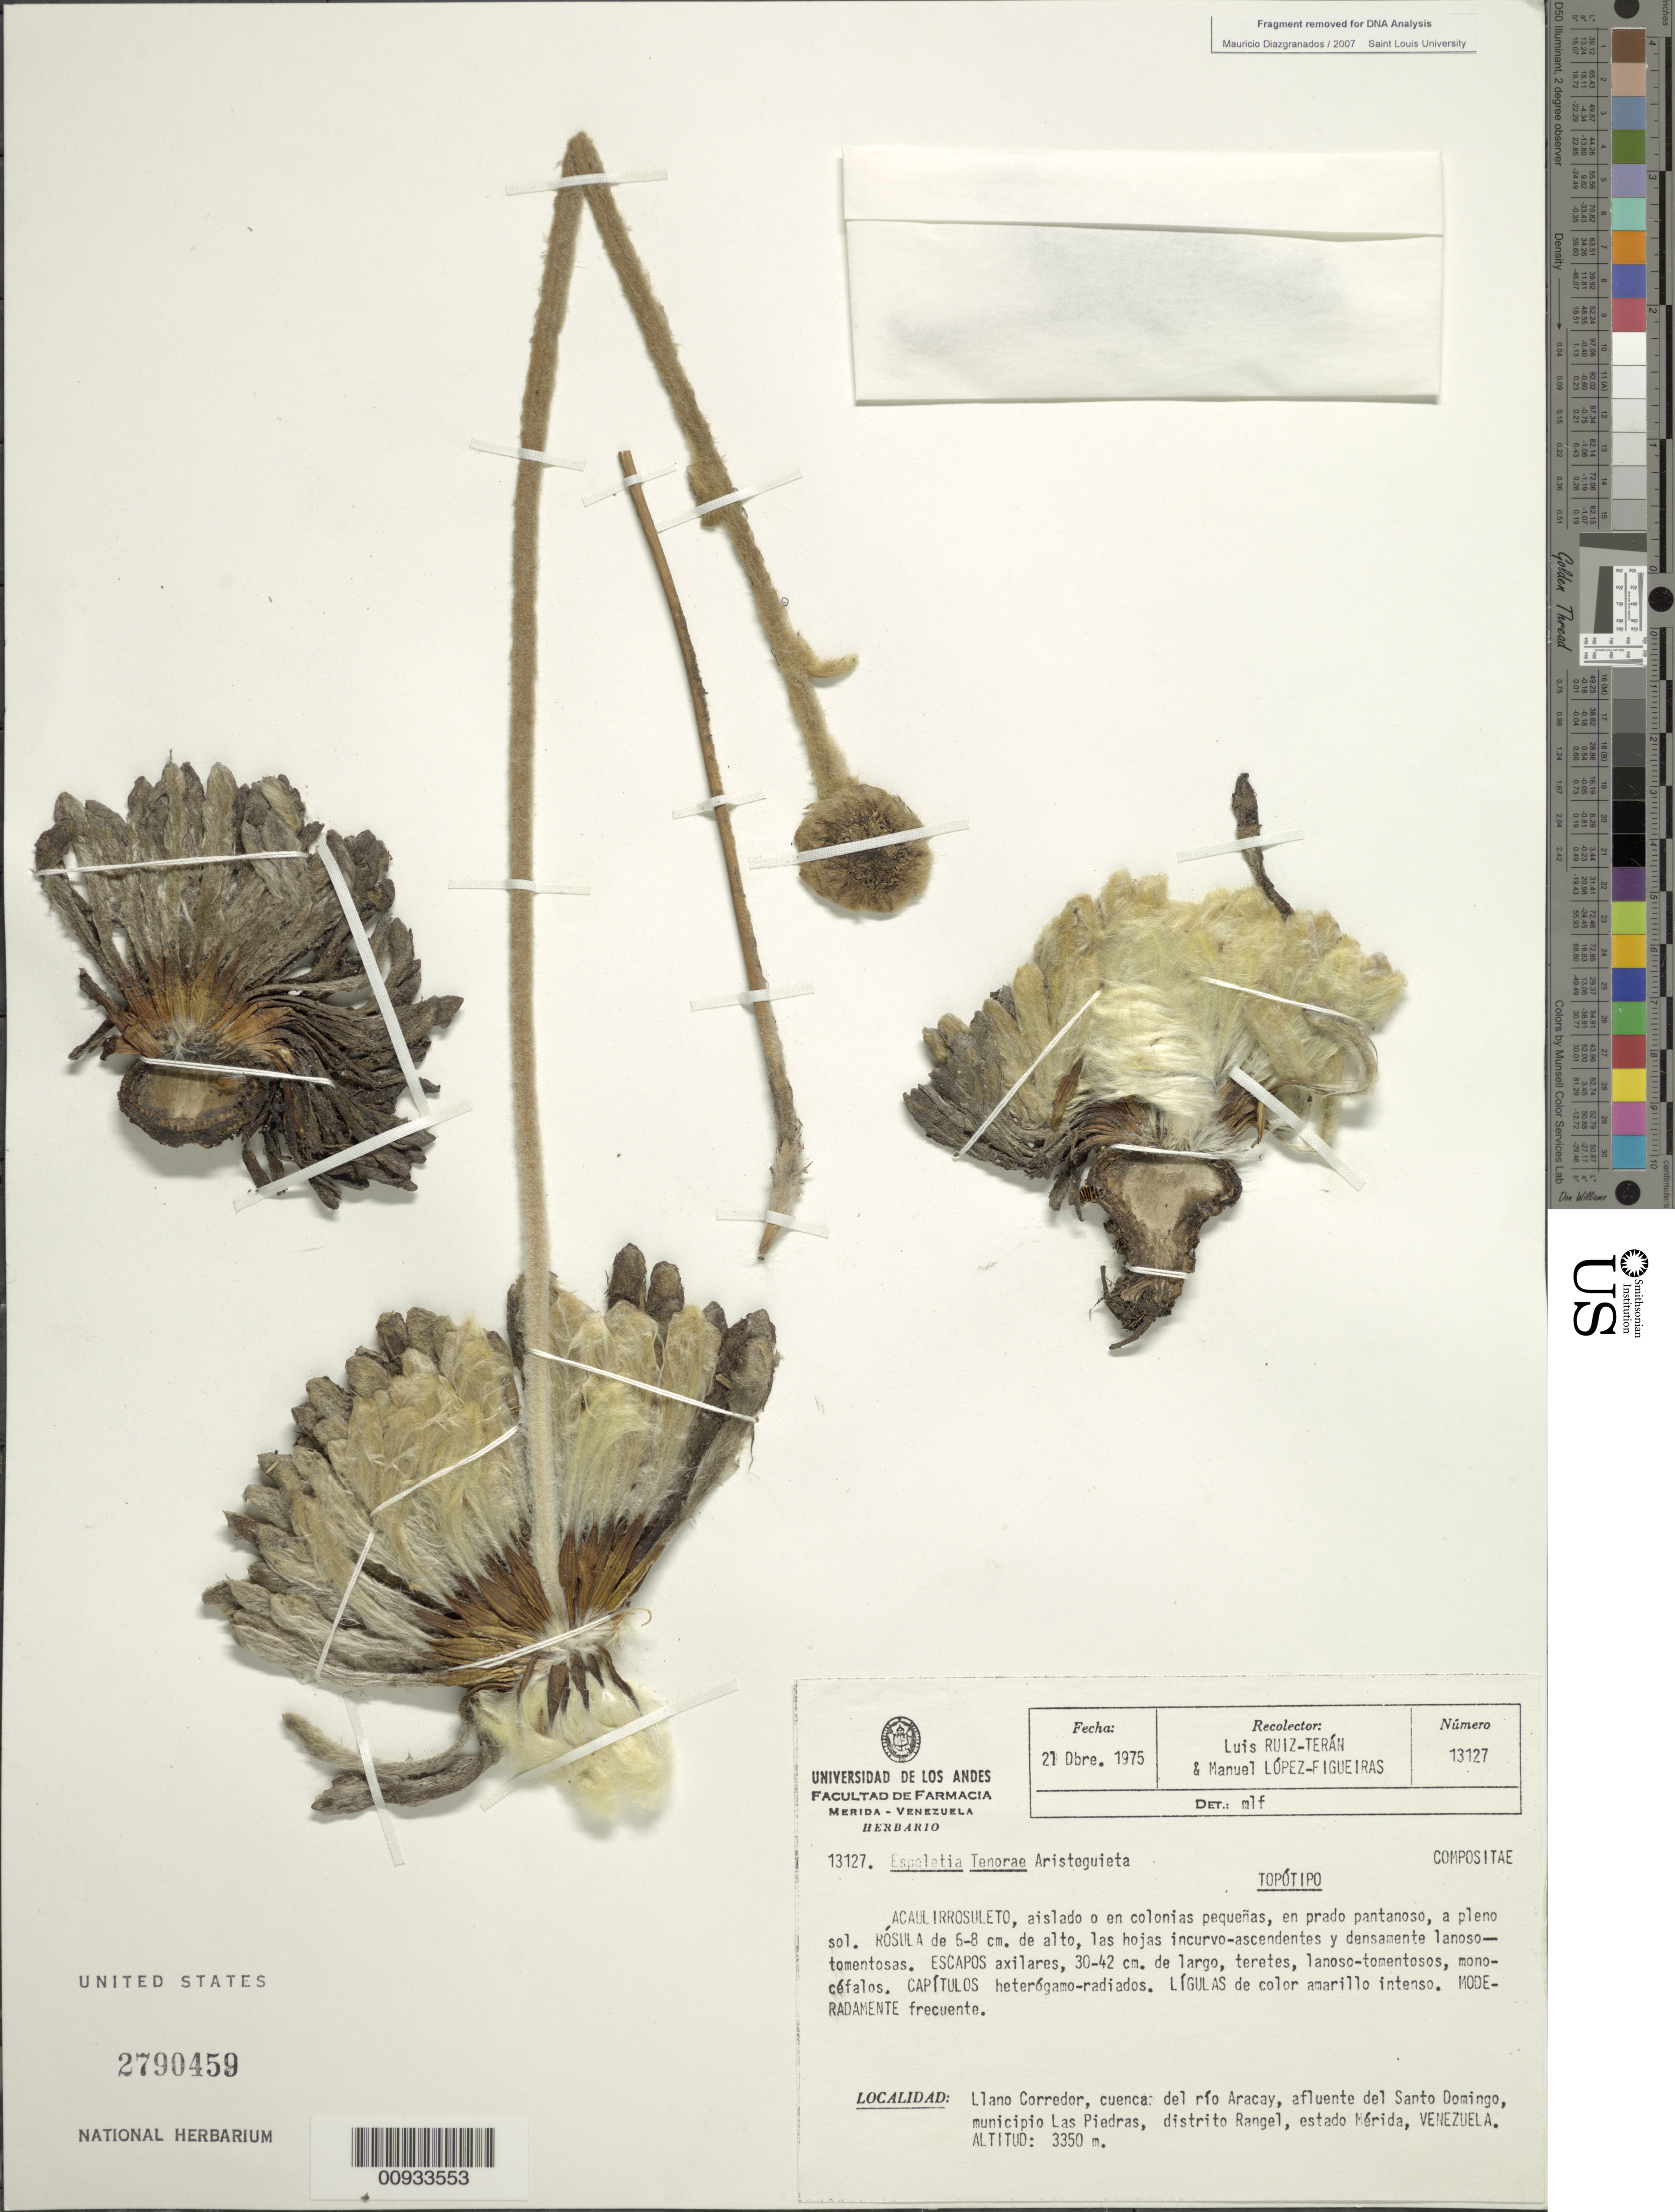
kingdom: Plantae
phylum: Tracheophyta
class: Magnoliopsida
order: Asterales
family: Asteraceae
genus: Espeletia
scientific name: Espeletia tenorae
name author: Aristeg.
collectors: L. E. Ruíz-Terán & M. López Figueiras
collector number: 13127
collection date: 1975-10-21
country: Venezuela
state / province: Mérida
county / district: Rangel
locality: Llano Corredor, cuenca del Río Aracay, afluente del Santo Domingo.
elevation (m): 3350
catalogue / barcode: US 2790459